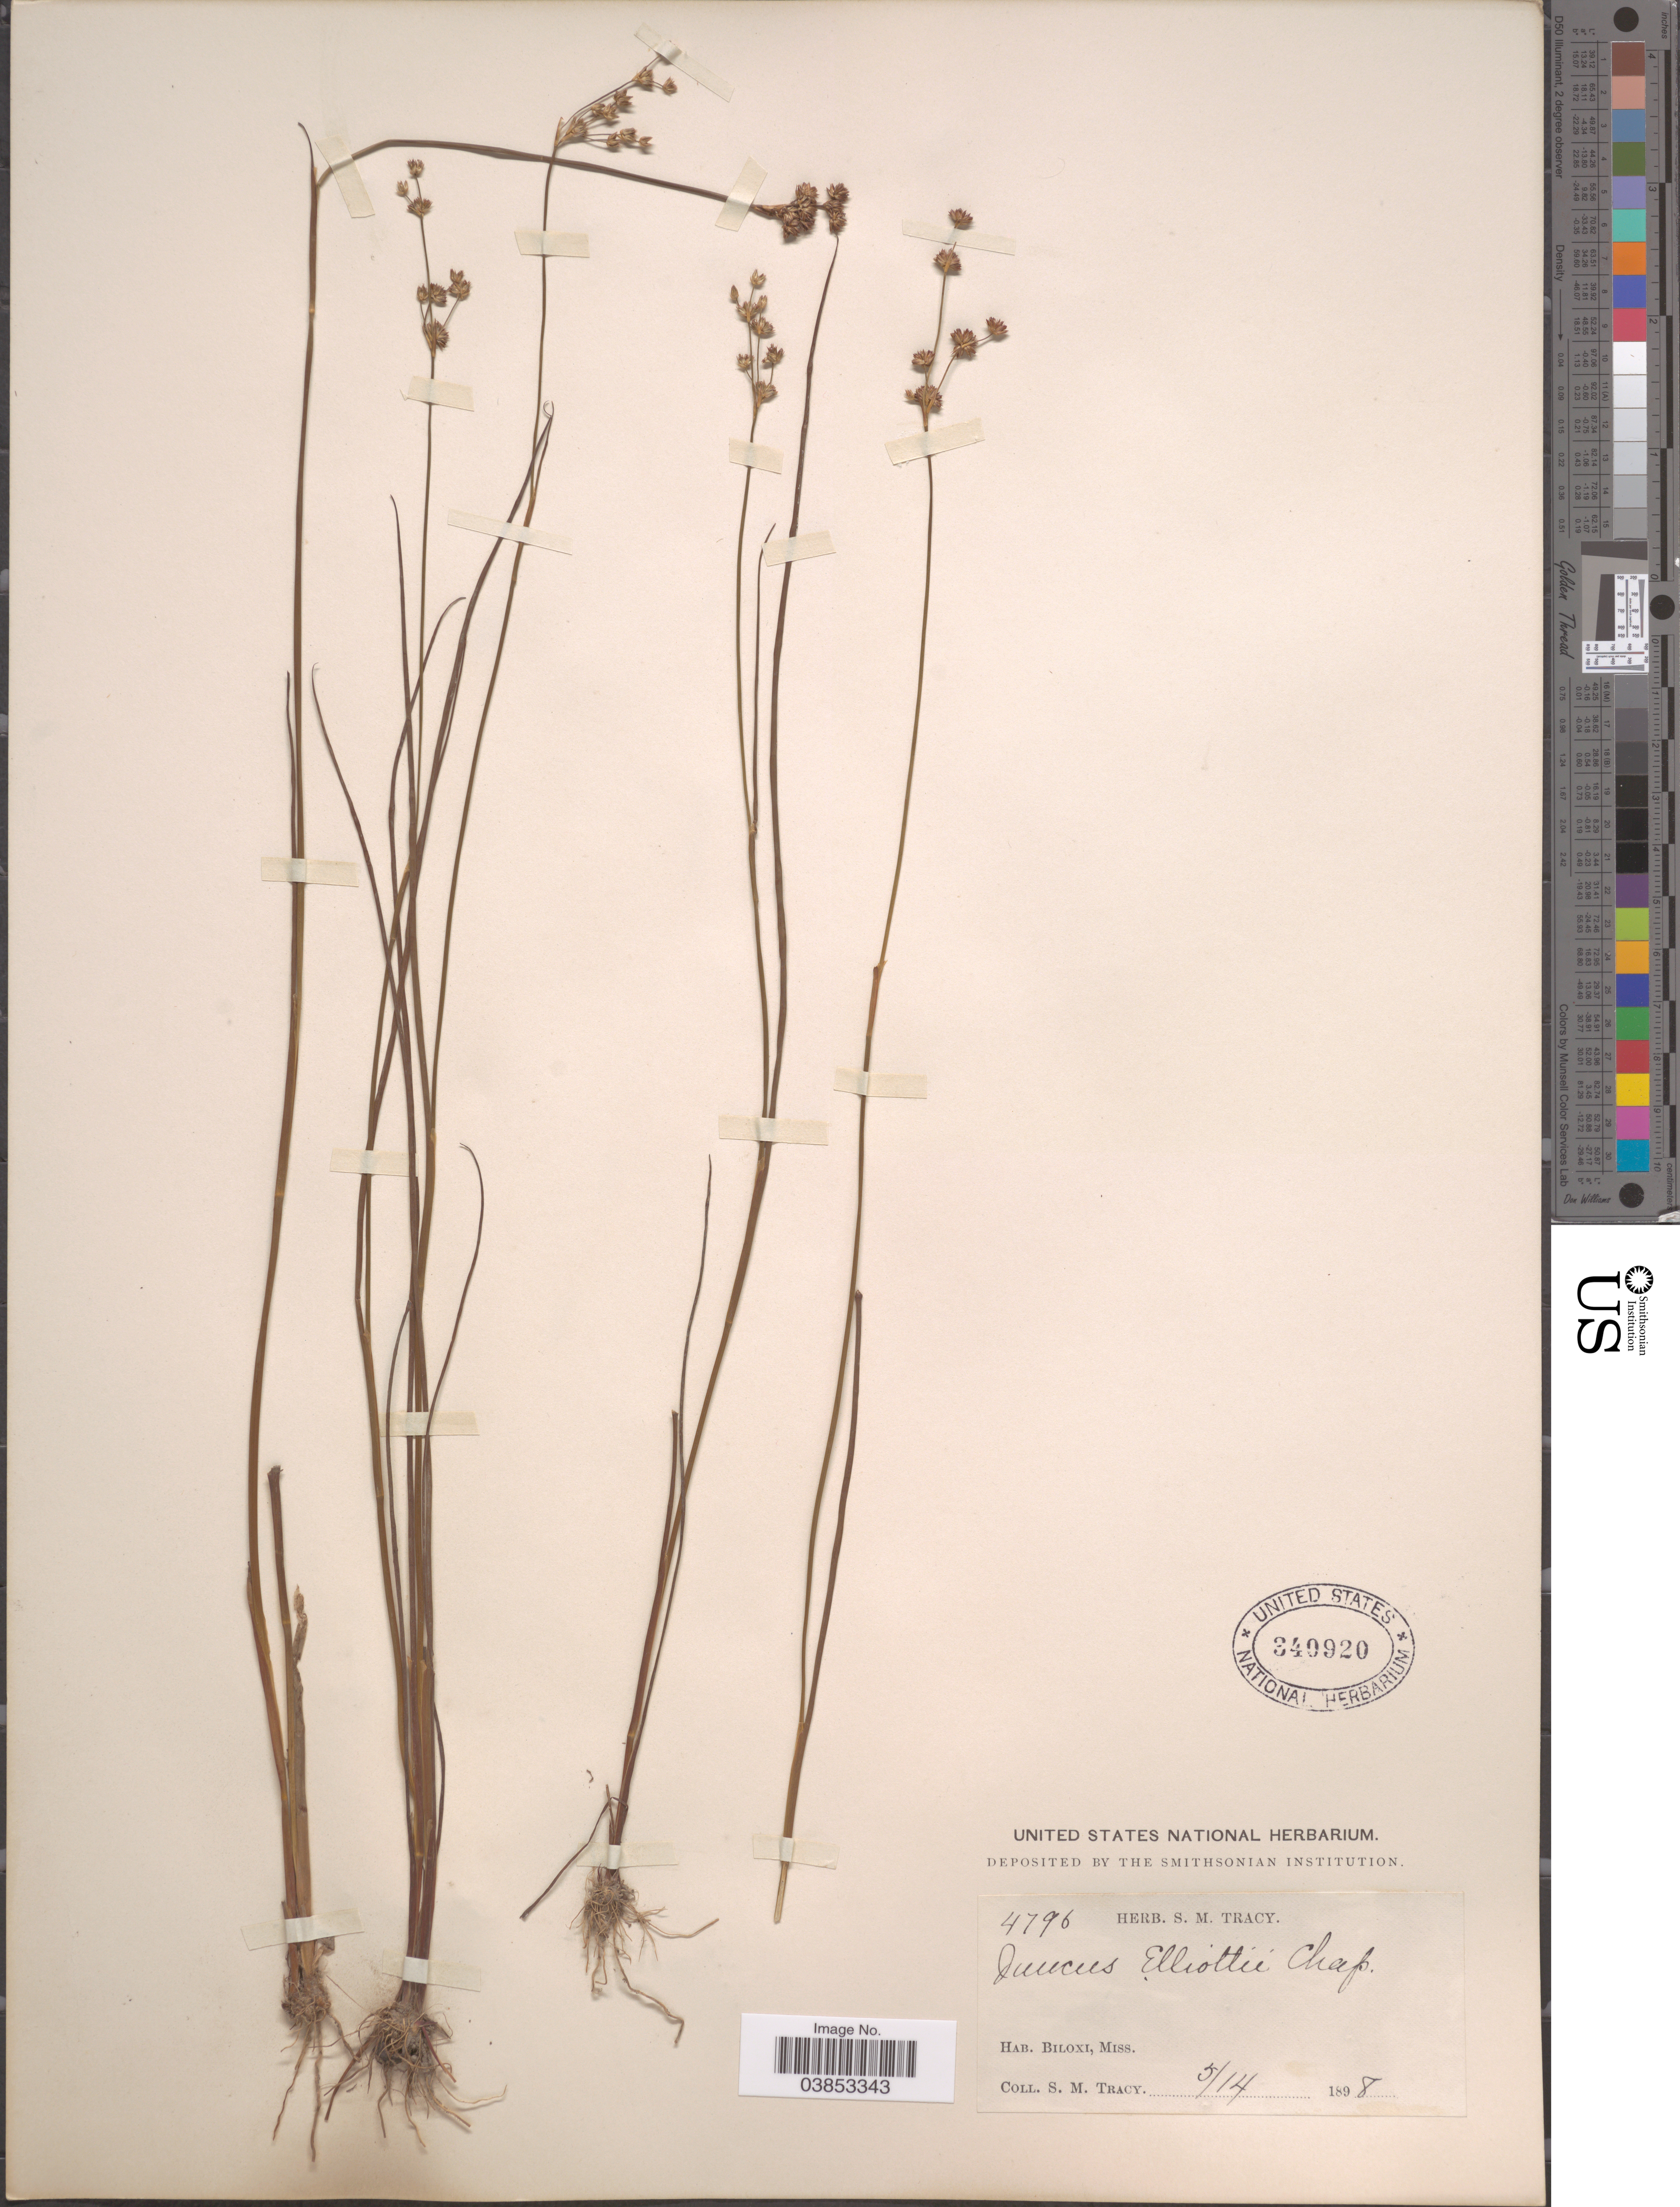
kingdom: Plantae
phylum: Tracheophyta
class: Liliopsida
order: Poales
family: Juncaceae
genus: Juncus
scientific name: Juncus elliottii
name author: Chapm.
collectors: S. M. Tracy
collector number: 4796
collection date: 1898-05-14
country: United States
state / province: Mississippi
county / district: Harrison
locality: Biloxi.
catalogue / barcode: US 340920